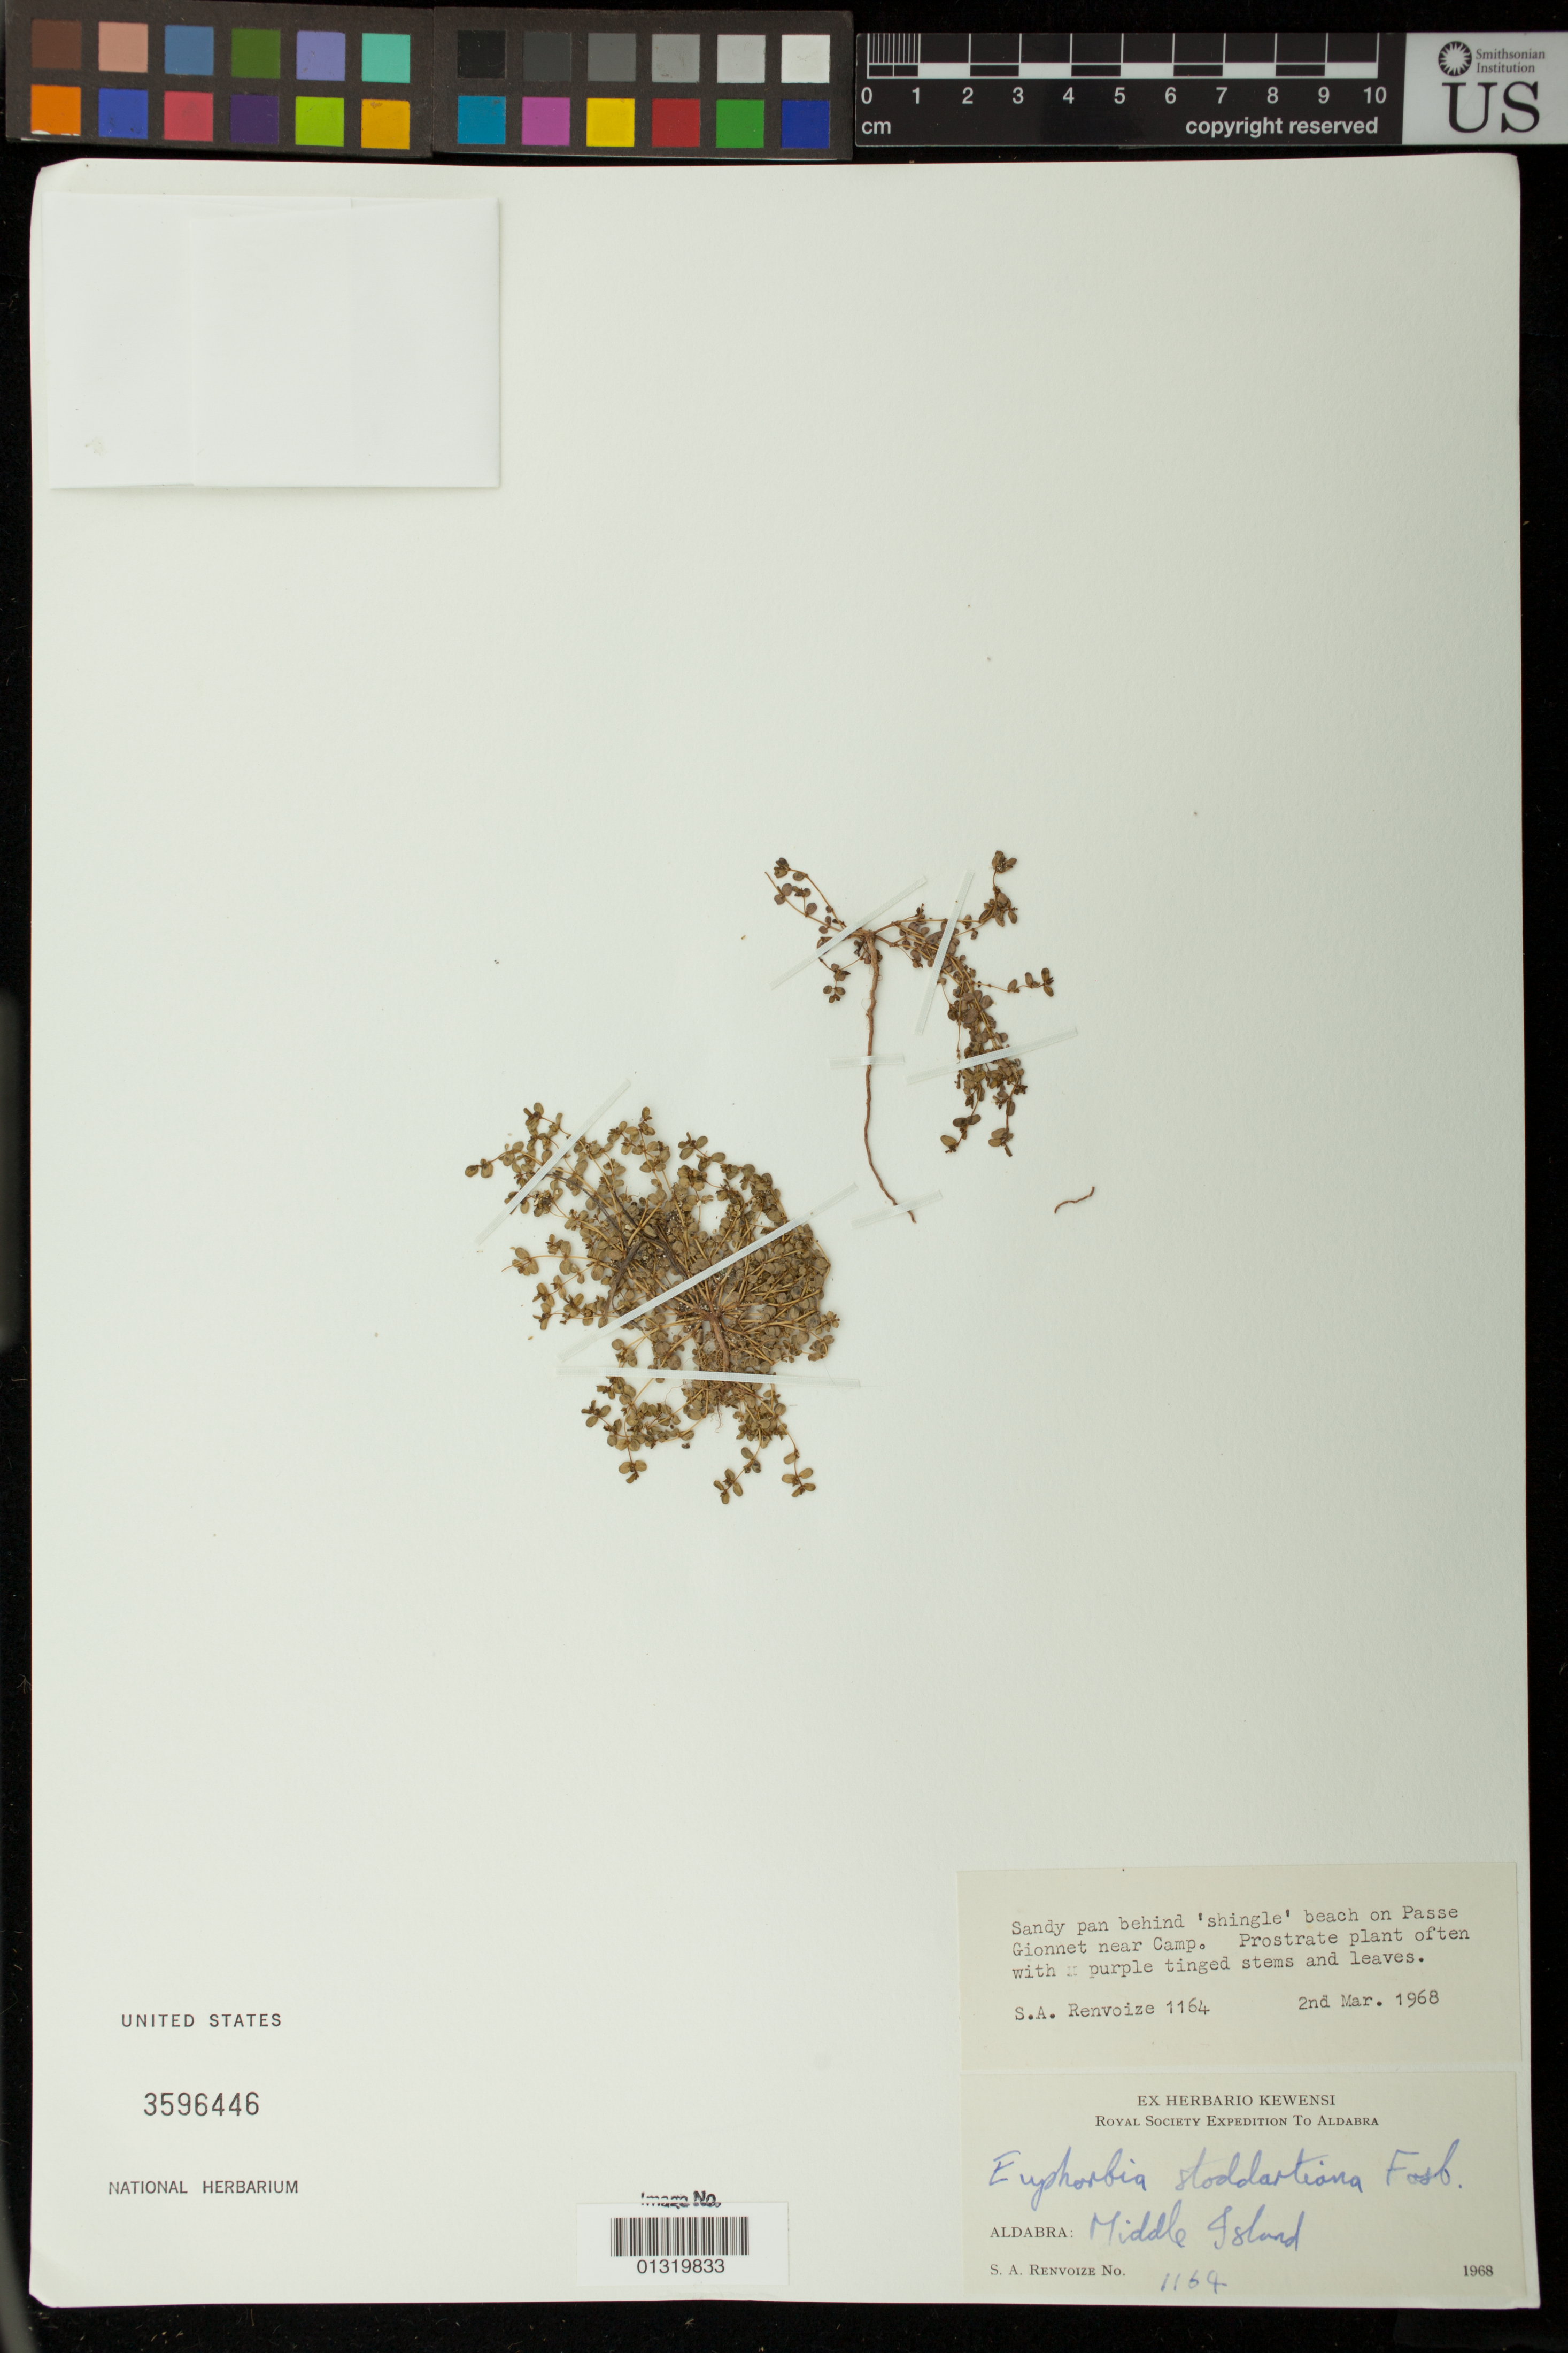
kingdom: Plantae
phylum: Tracheophyta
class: Magnoliopsida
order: Malpighiales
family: Euphorbiaceae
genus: Euphorbia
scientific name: Euphorbia stoddartii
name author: Fosberg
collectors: S. A. Renvoize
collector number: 1164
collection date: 1968-03-02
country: Seychelles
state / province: Outer Islands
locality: Passe Gionnet; Aldabra: Middle Island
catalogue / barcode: US 3596446